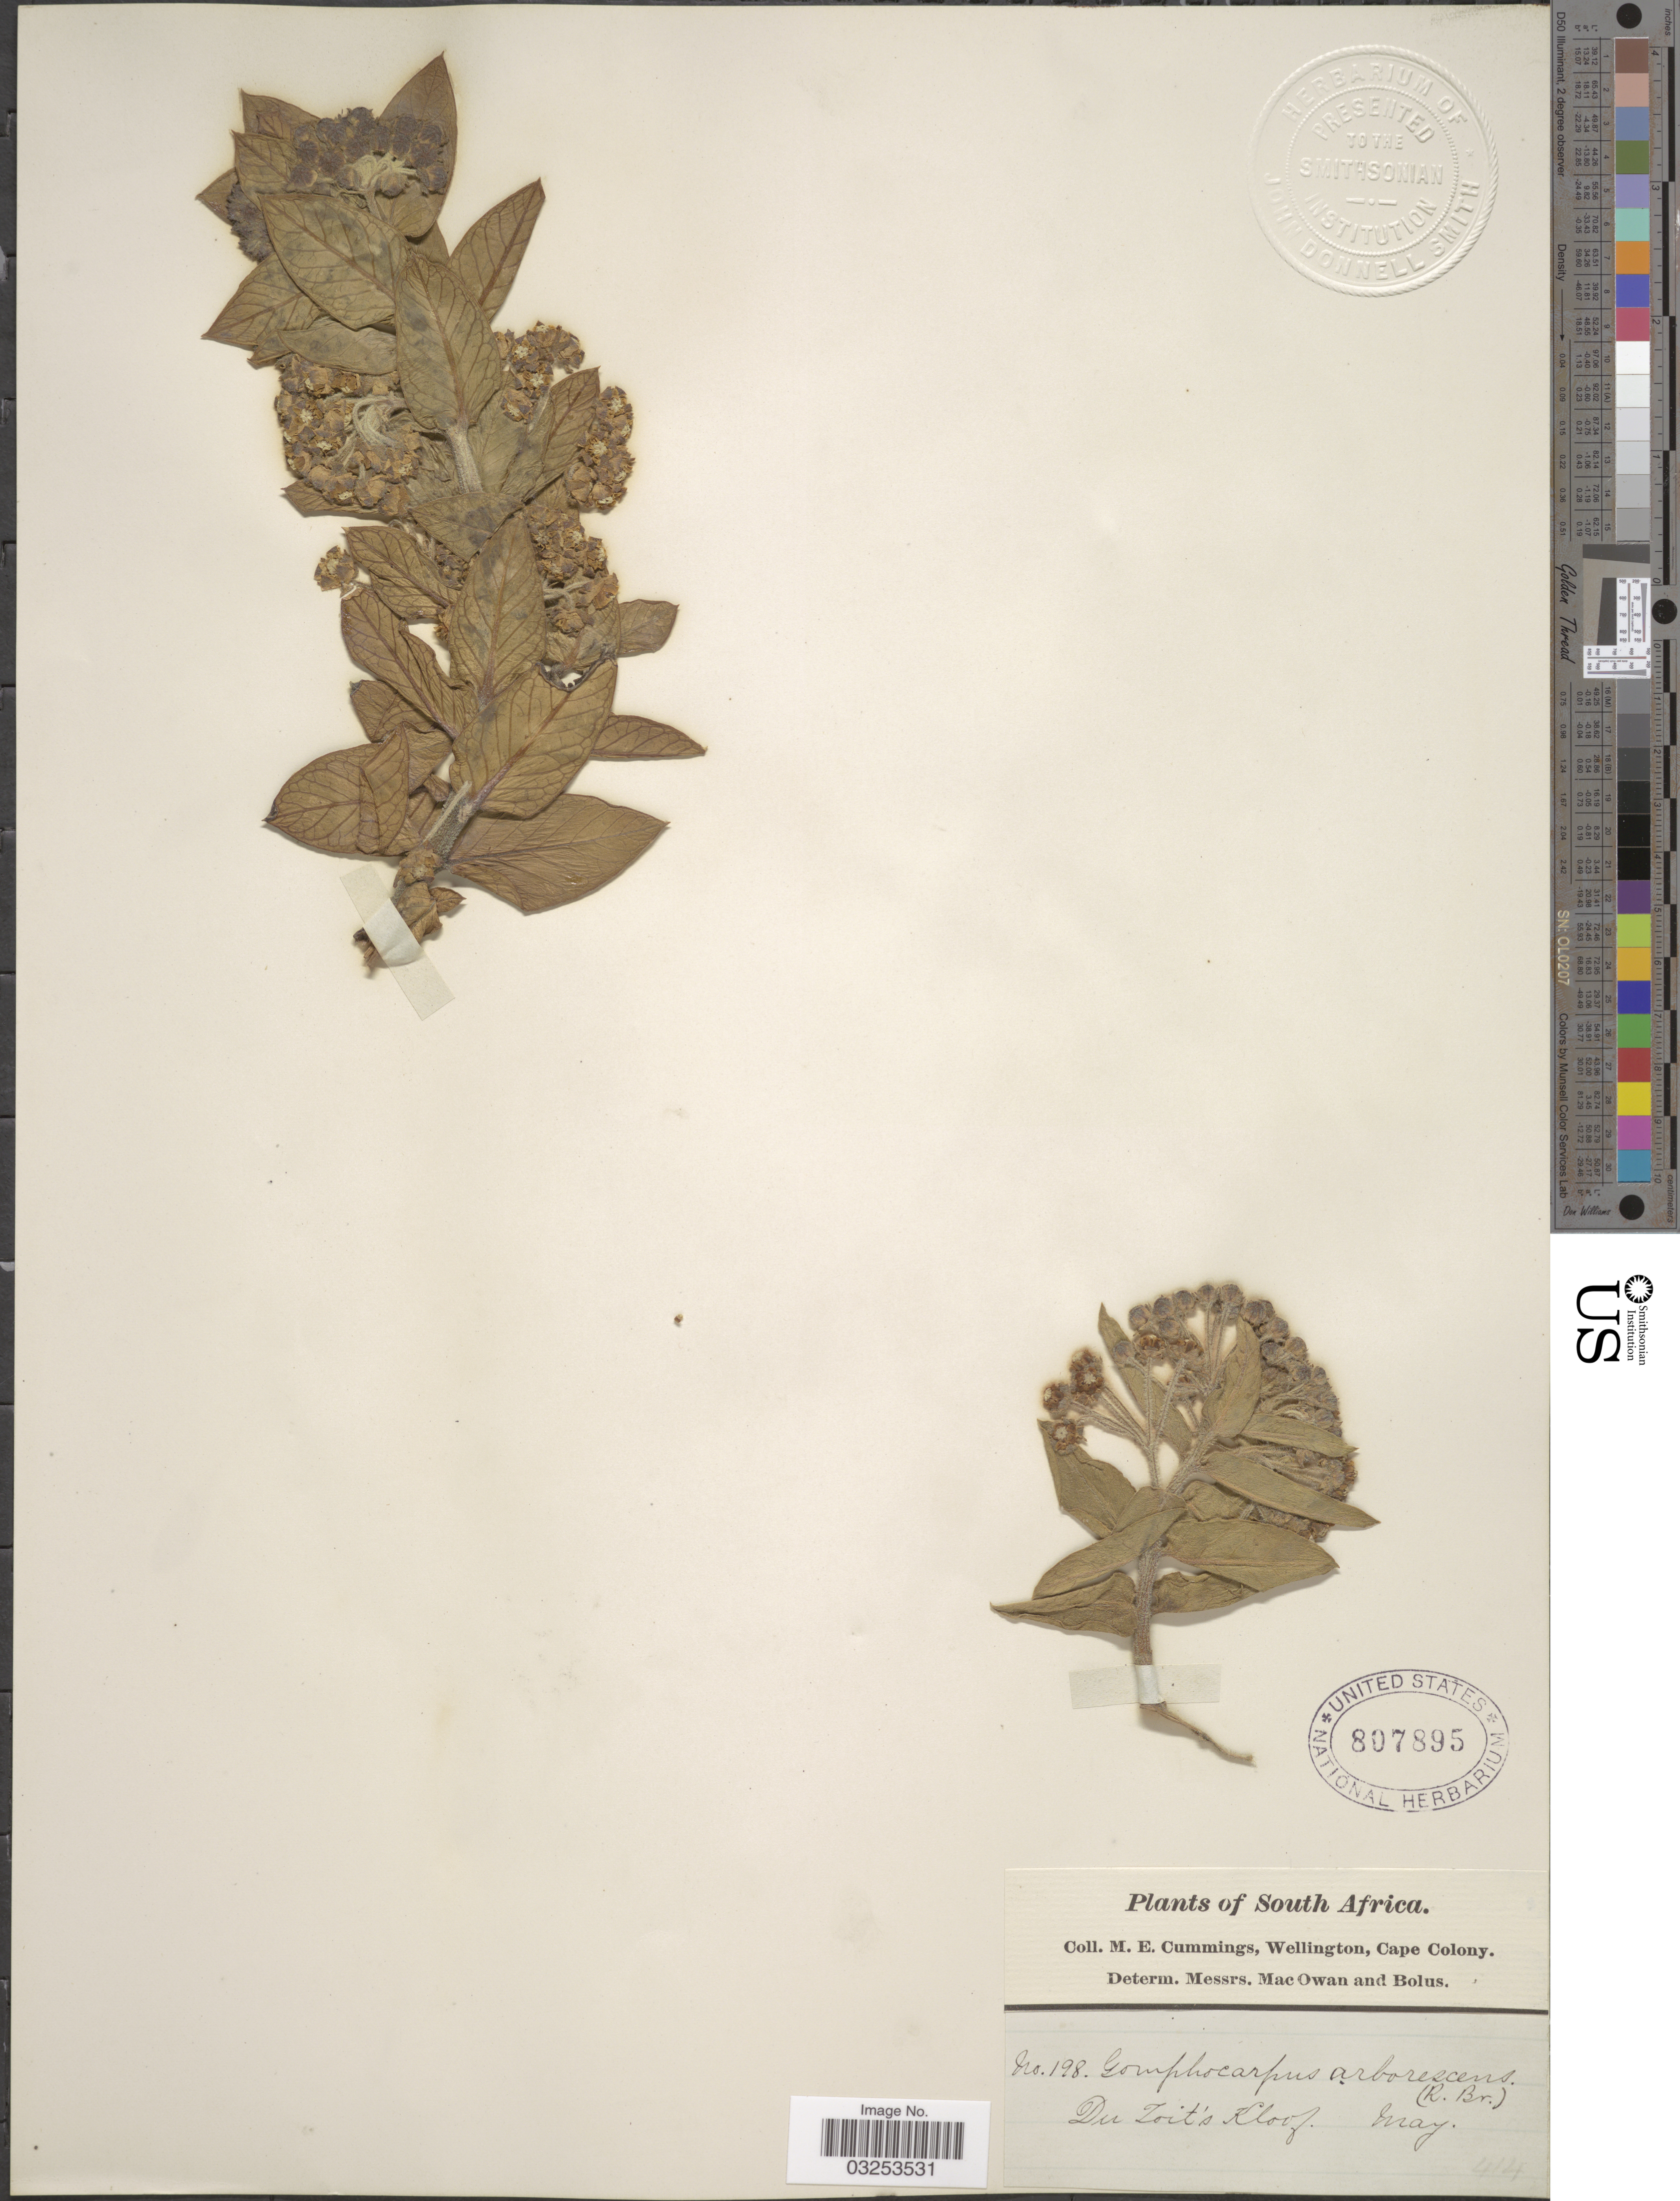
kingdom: Plantae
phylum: Tracheophyta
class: Magnoliopsida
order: Gentianales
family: Apocynaceae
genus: Gomphocarpus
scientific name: Gomphocarpus arborescens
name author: (L.) W.T. Aiton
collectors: M. E. Cummings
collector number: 198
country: South Africa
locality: Du Zoit's Kloof.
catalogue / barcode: US 807895